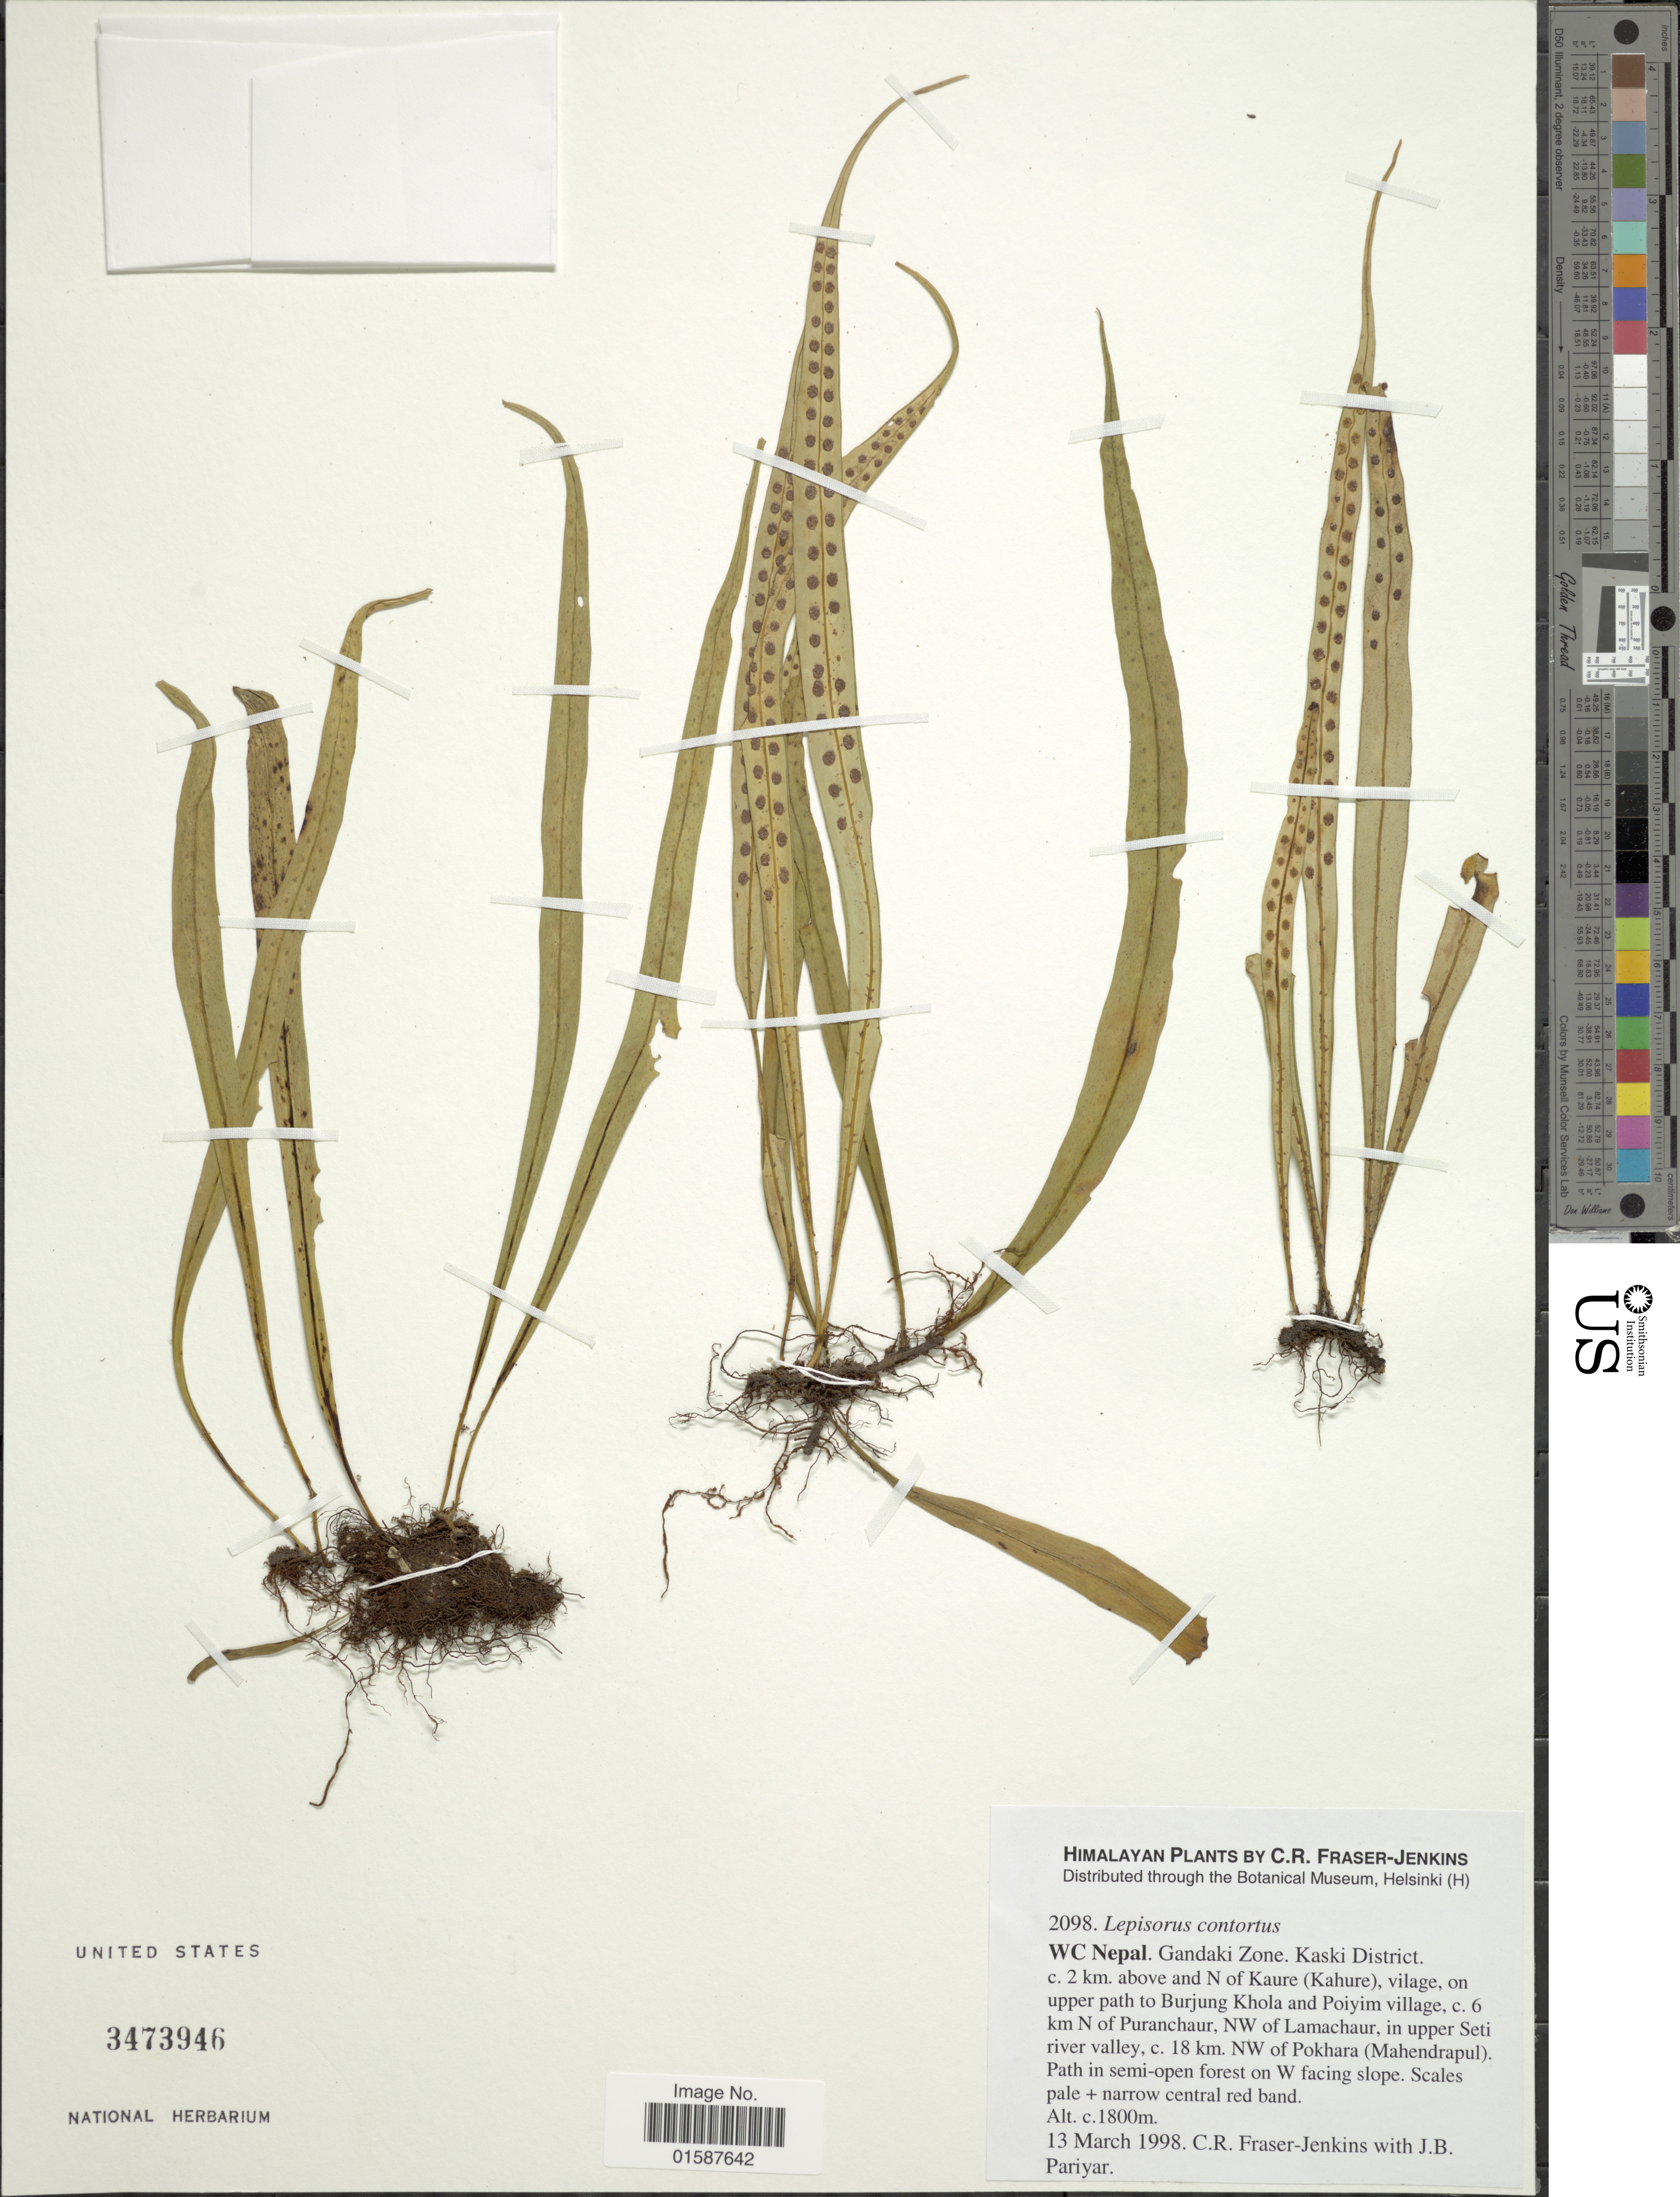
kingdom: Plantae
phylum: Tracheophyta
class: Polypodiopsida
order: Polypodiales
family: Polypodiaceae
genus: Lepisorus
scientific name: Lepisorus contortus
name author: (Christ) Ching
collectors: C. R. Fraser-Jenkins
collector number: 2098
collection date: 1998-03-13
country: Nepal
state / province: Gandaki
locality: WC Nepal, Gandaki Zone, Kaski District, c. 2km. above and N of Kaure (Kahure), vilage, on upper path to Burjung Khola and Poiyim village, c. 6 km N of Puranchaur, NW of Lamachaur, in upper Seti river valley, c. 18 km. NW of Pokhara (Mahendrapaul)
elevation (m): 1800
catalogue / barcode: US 3473946